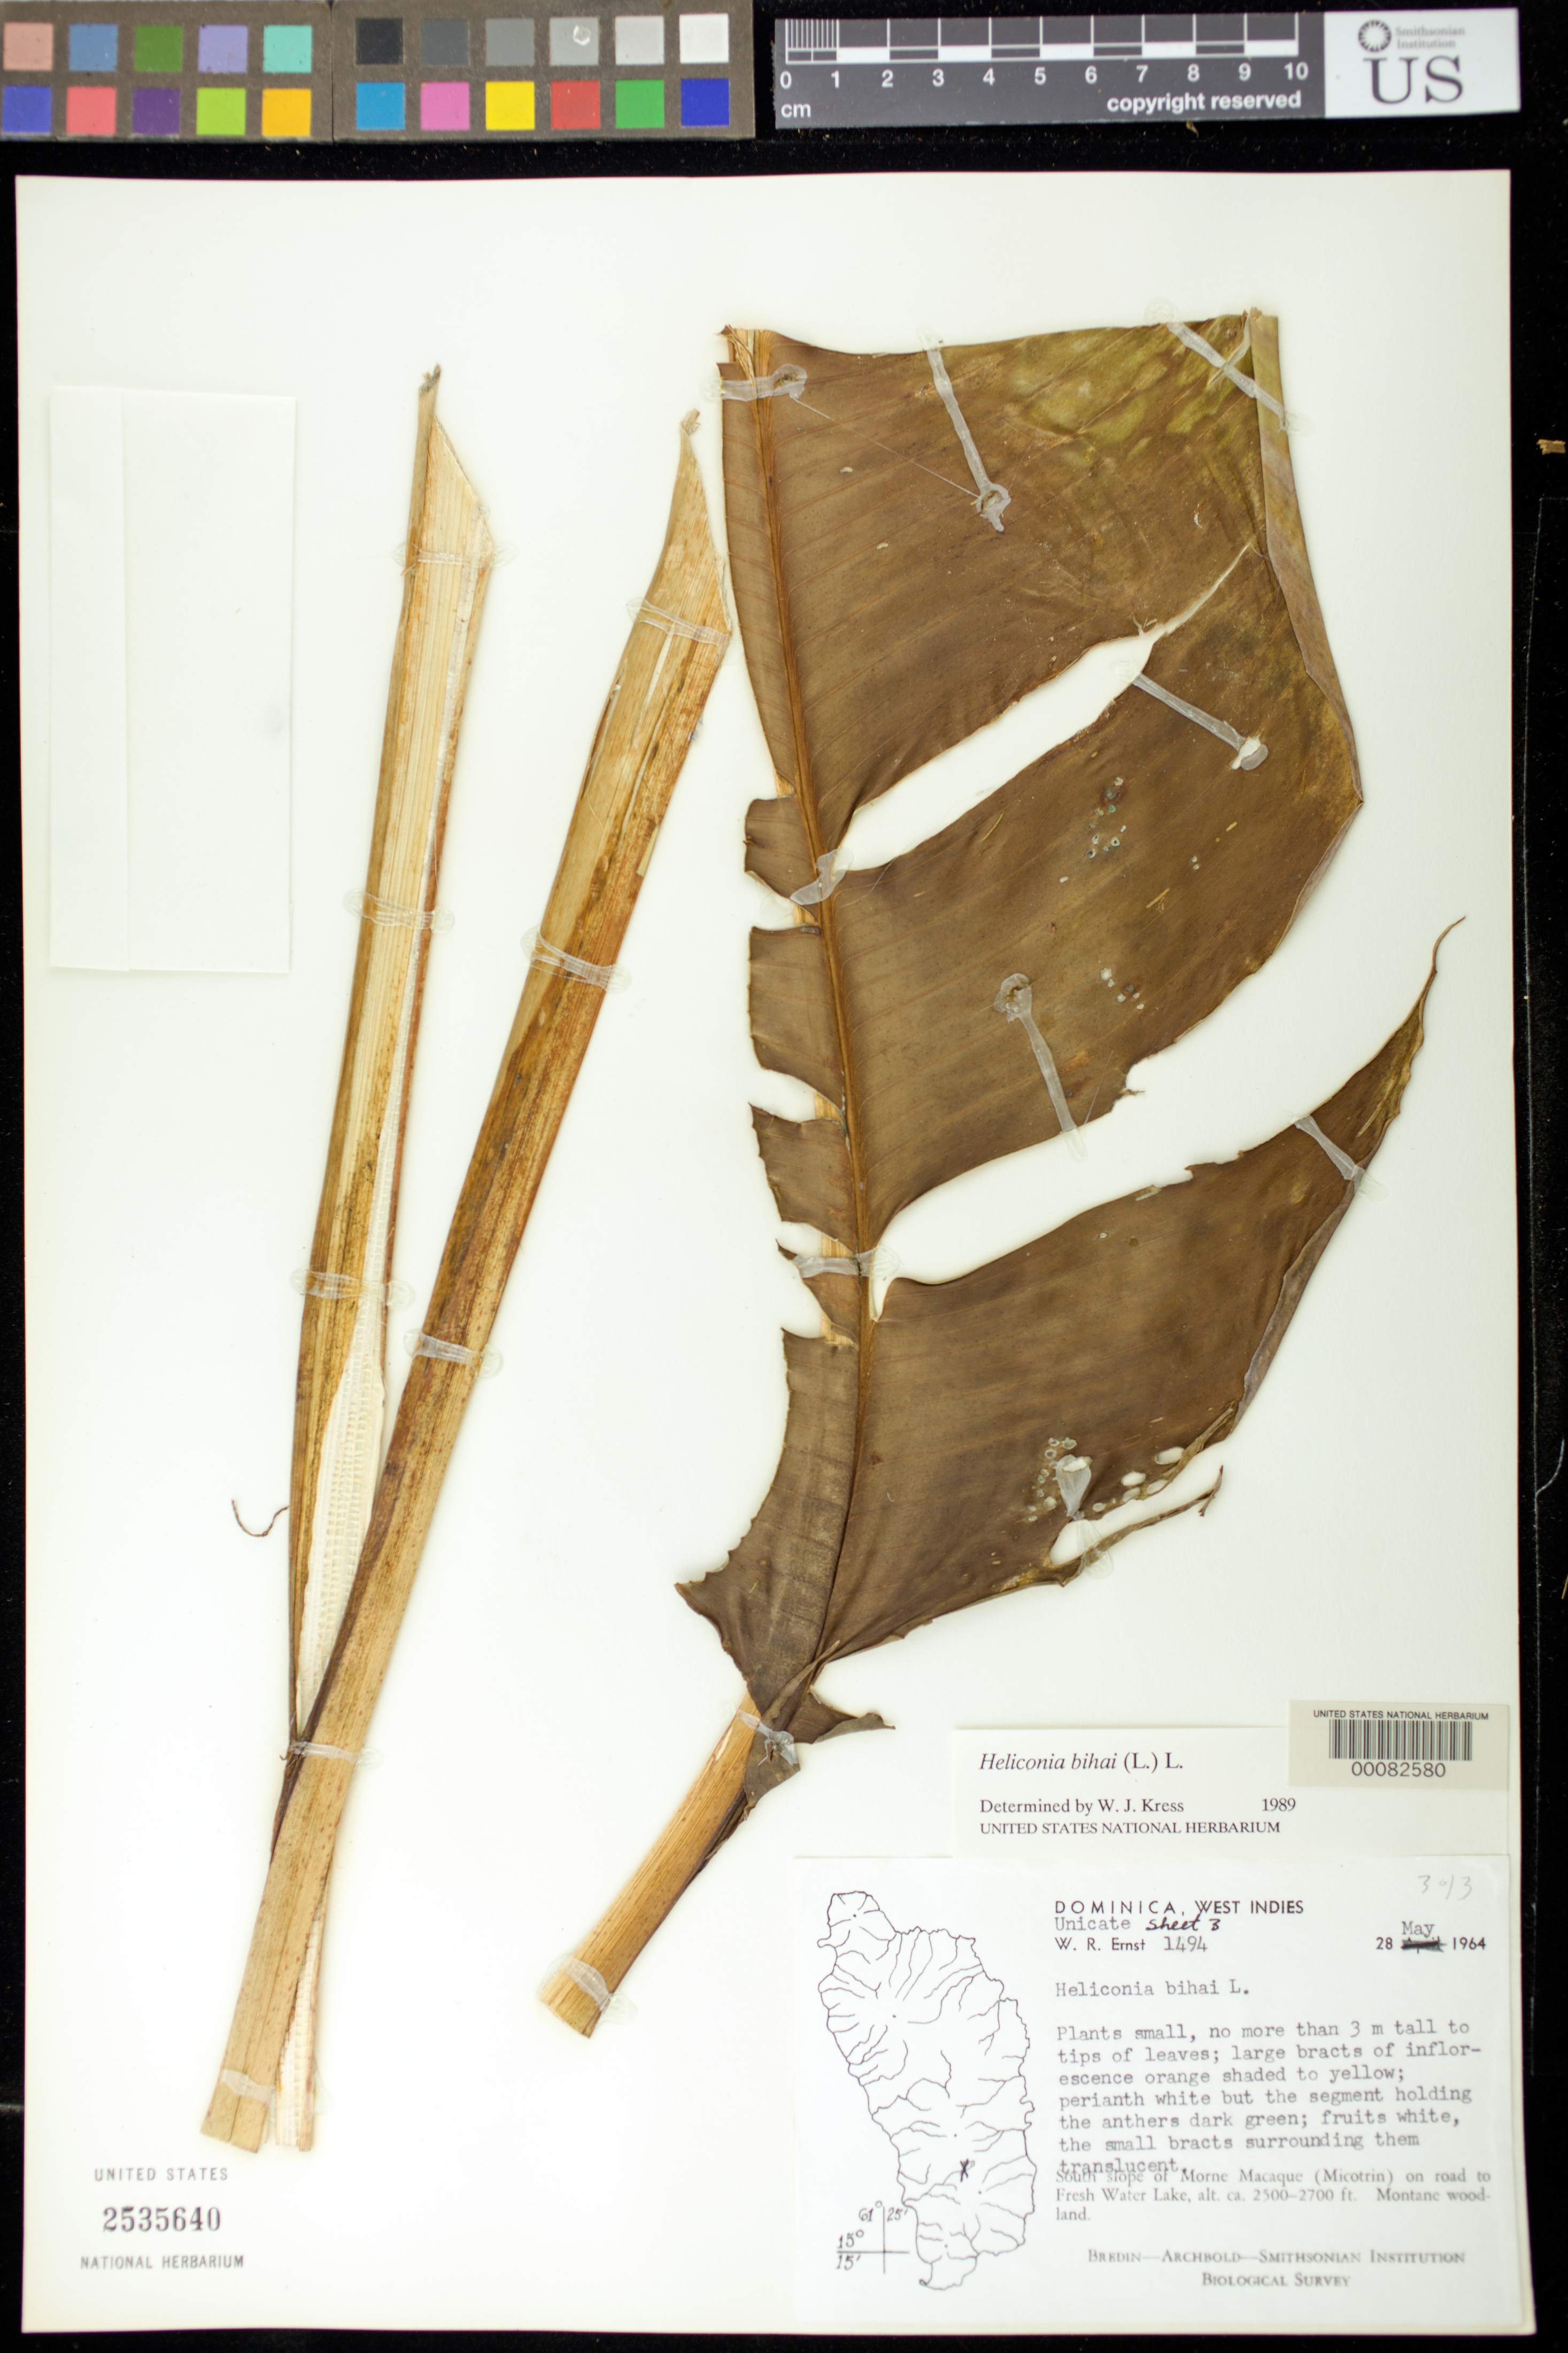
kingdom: Plantae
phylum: Tracheophyta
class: Liliopsida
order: Zingiberales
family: Heliconiaceae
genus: Heliconia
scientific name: Heliconia bihai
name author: (L.) L.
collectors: W. R. Ernst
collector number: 1494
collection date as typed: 28 May 1964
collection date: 1964-05-28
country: Dominica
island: Dominica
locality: S slope of morne macaque (micotrin) on road to fresh water lake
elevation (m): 762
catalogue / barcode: US 2535640